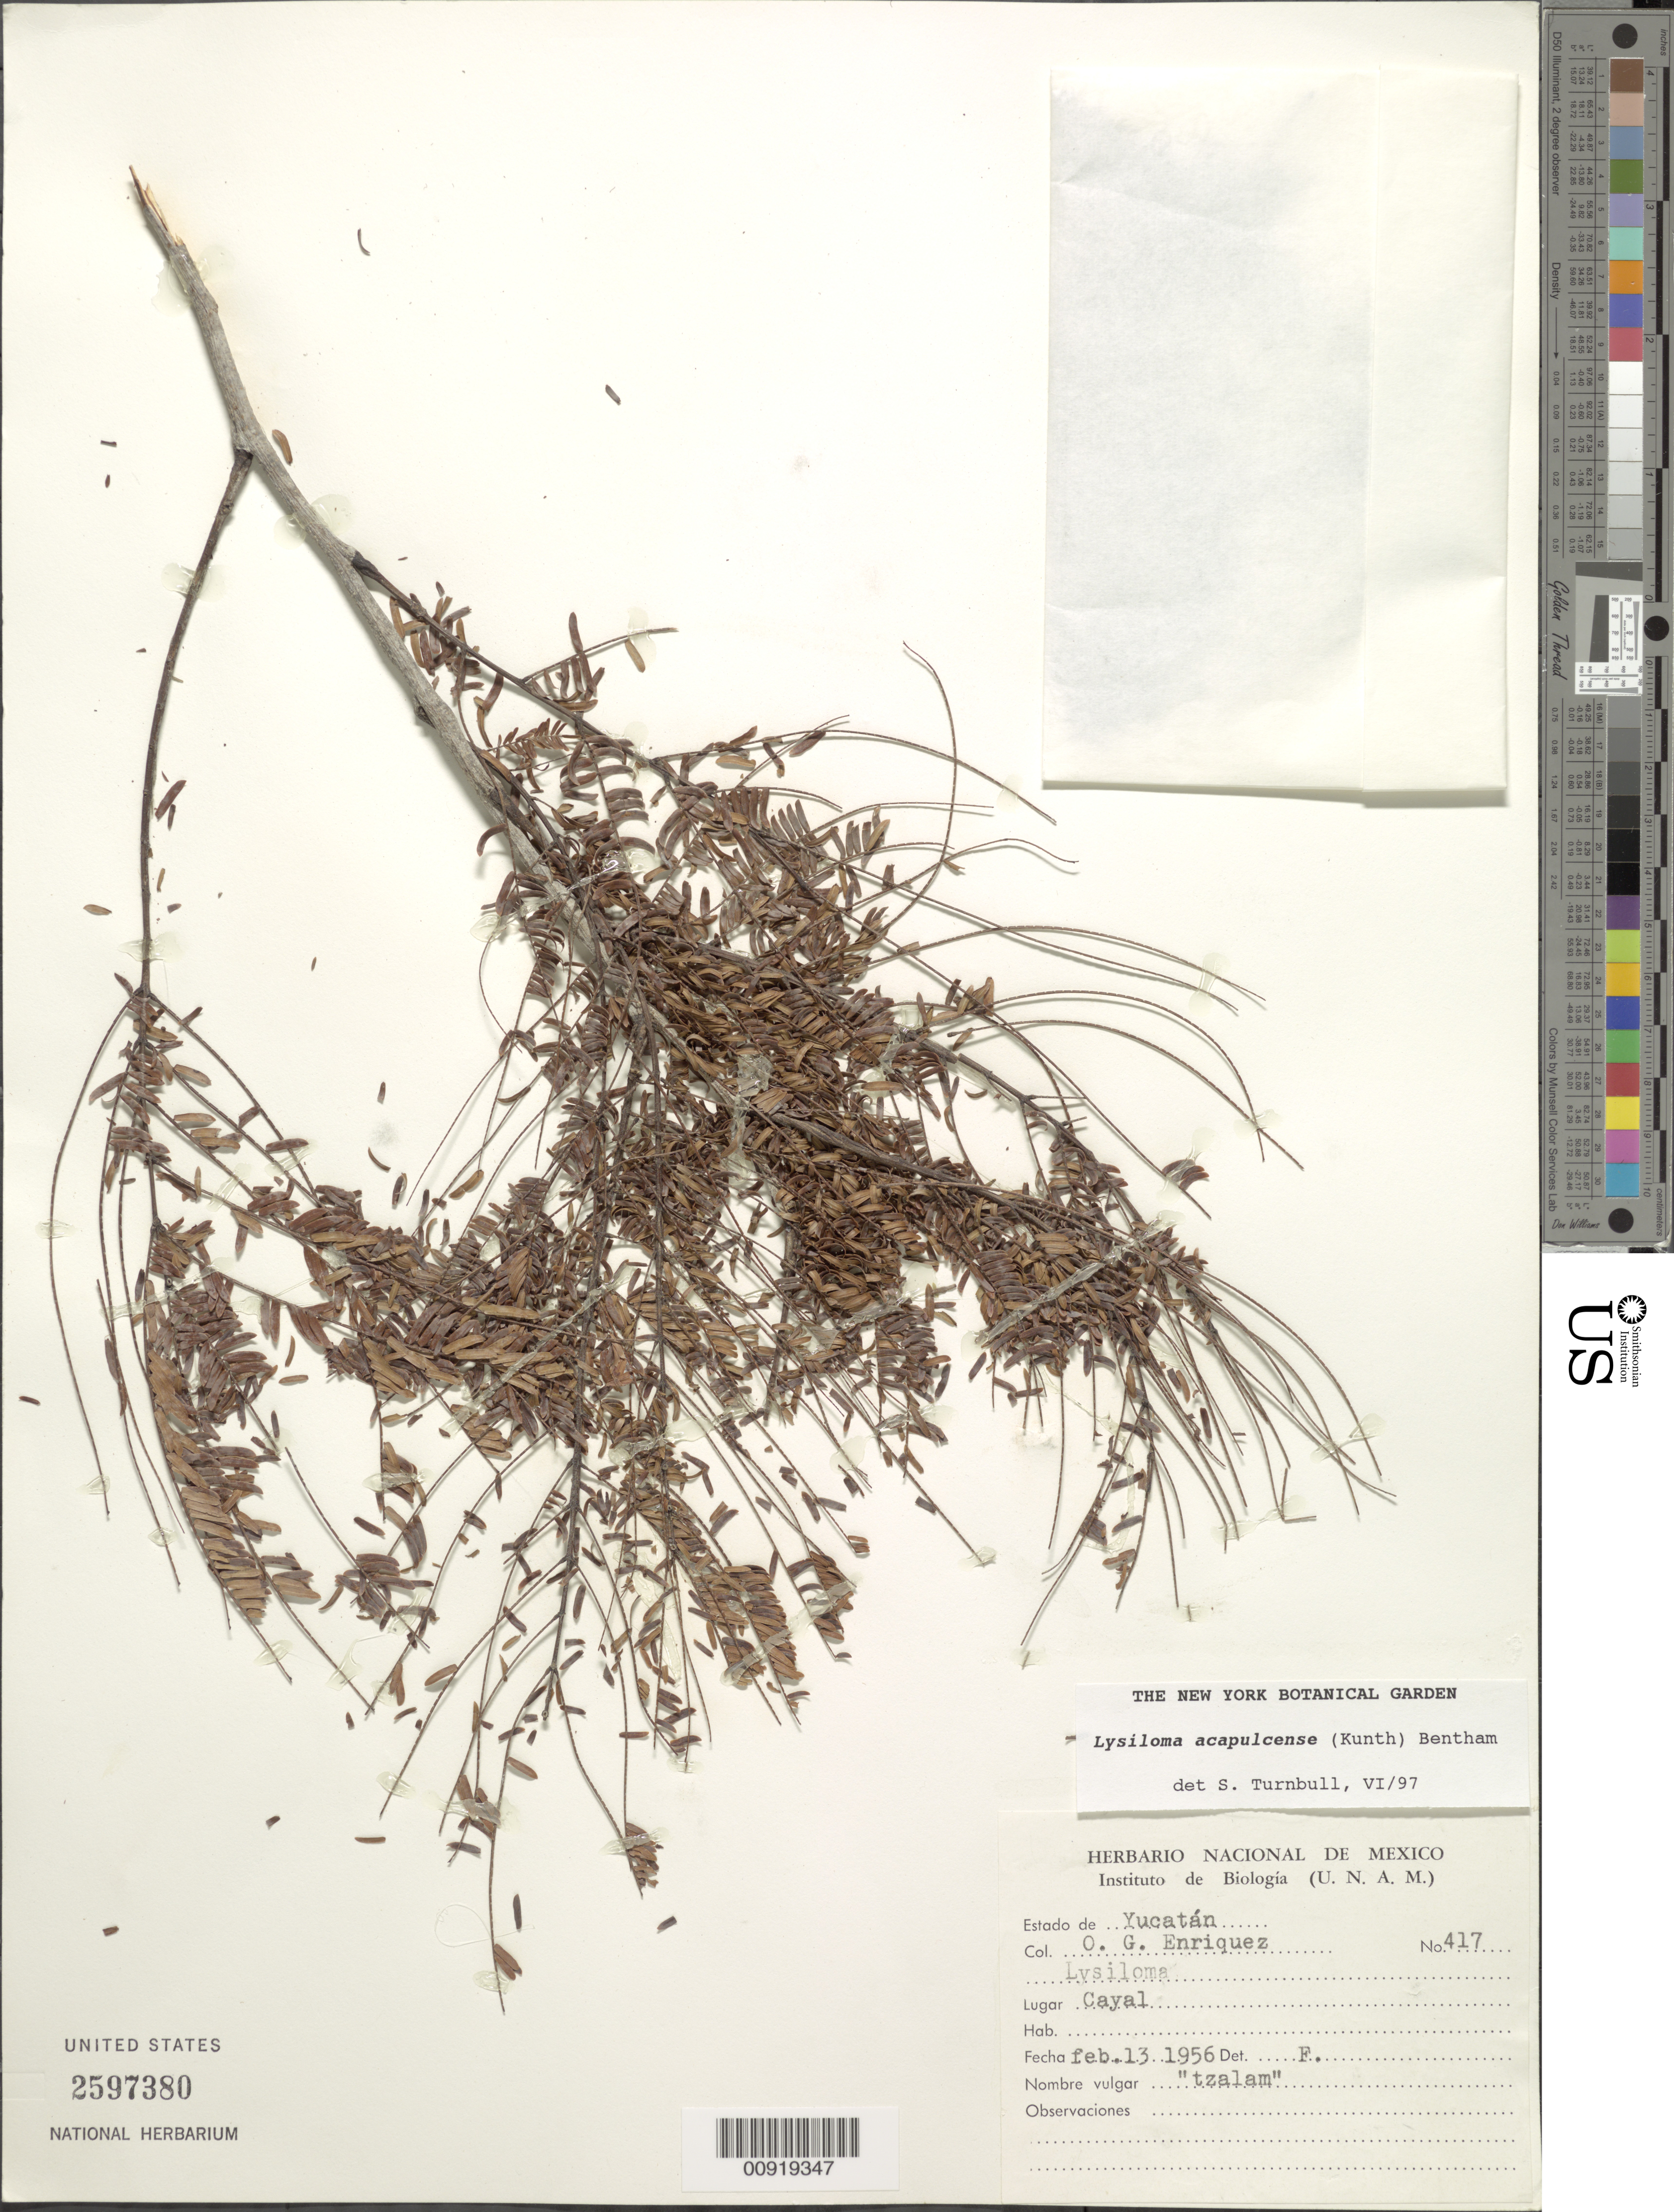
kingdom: Plantae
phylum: Tracheophyta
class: Magnoliopsida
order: Fabales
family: Fabaceae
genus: Lysiloma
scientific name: Lysiloma acapulcense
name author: (Kunth) Benth.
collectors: O. Enriquez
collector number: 417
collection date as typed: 13 Feb 1956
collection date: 1956-02-13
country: Mexico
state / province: Yucatán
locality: Cayal.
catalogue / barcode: US 2597380